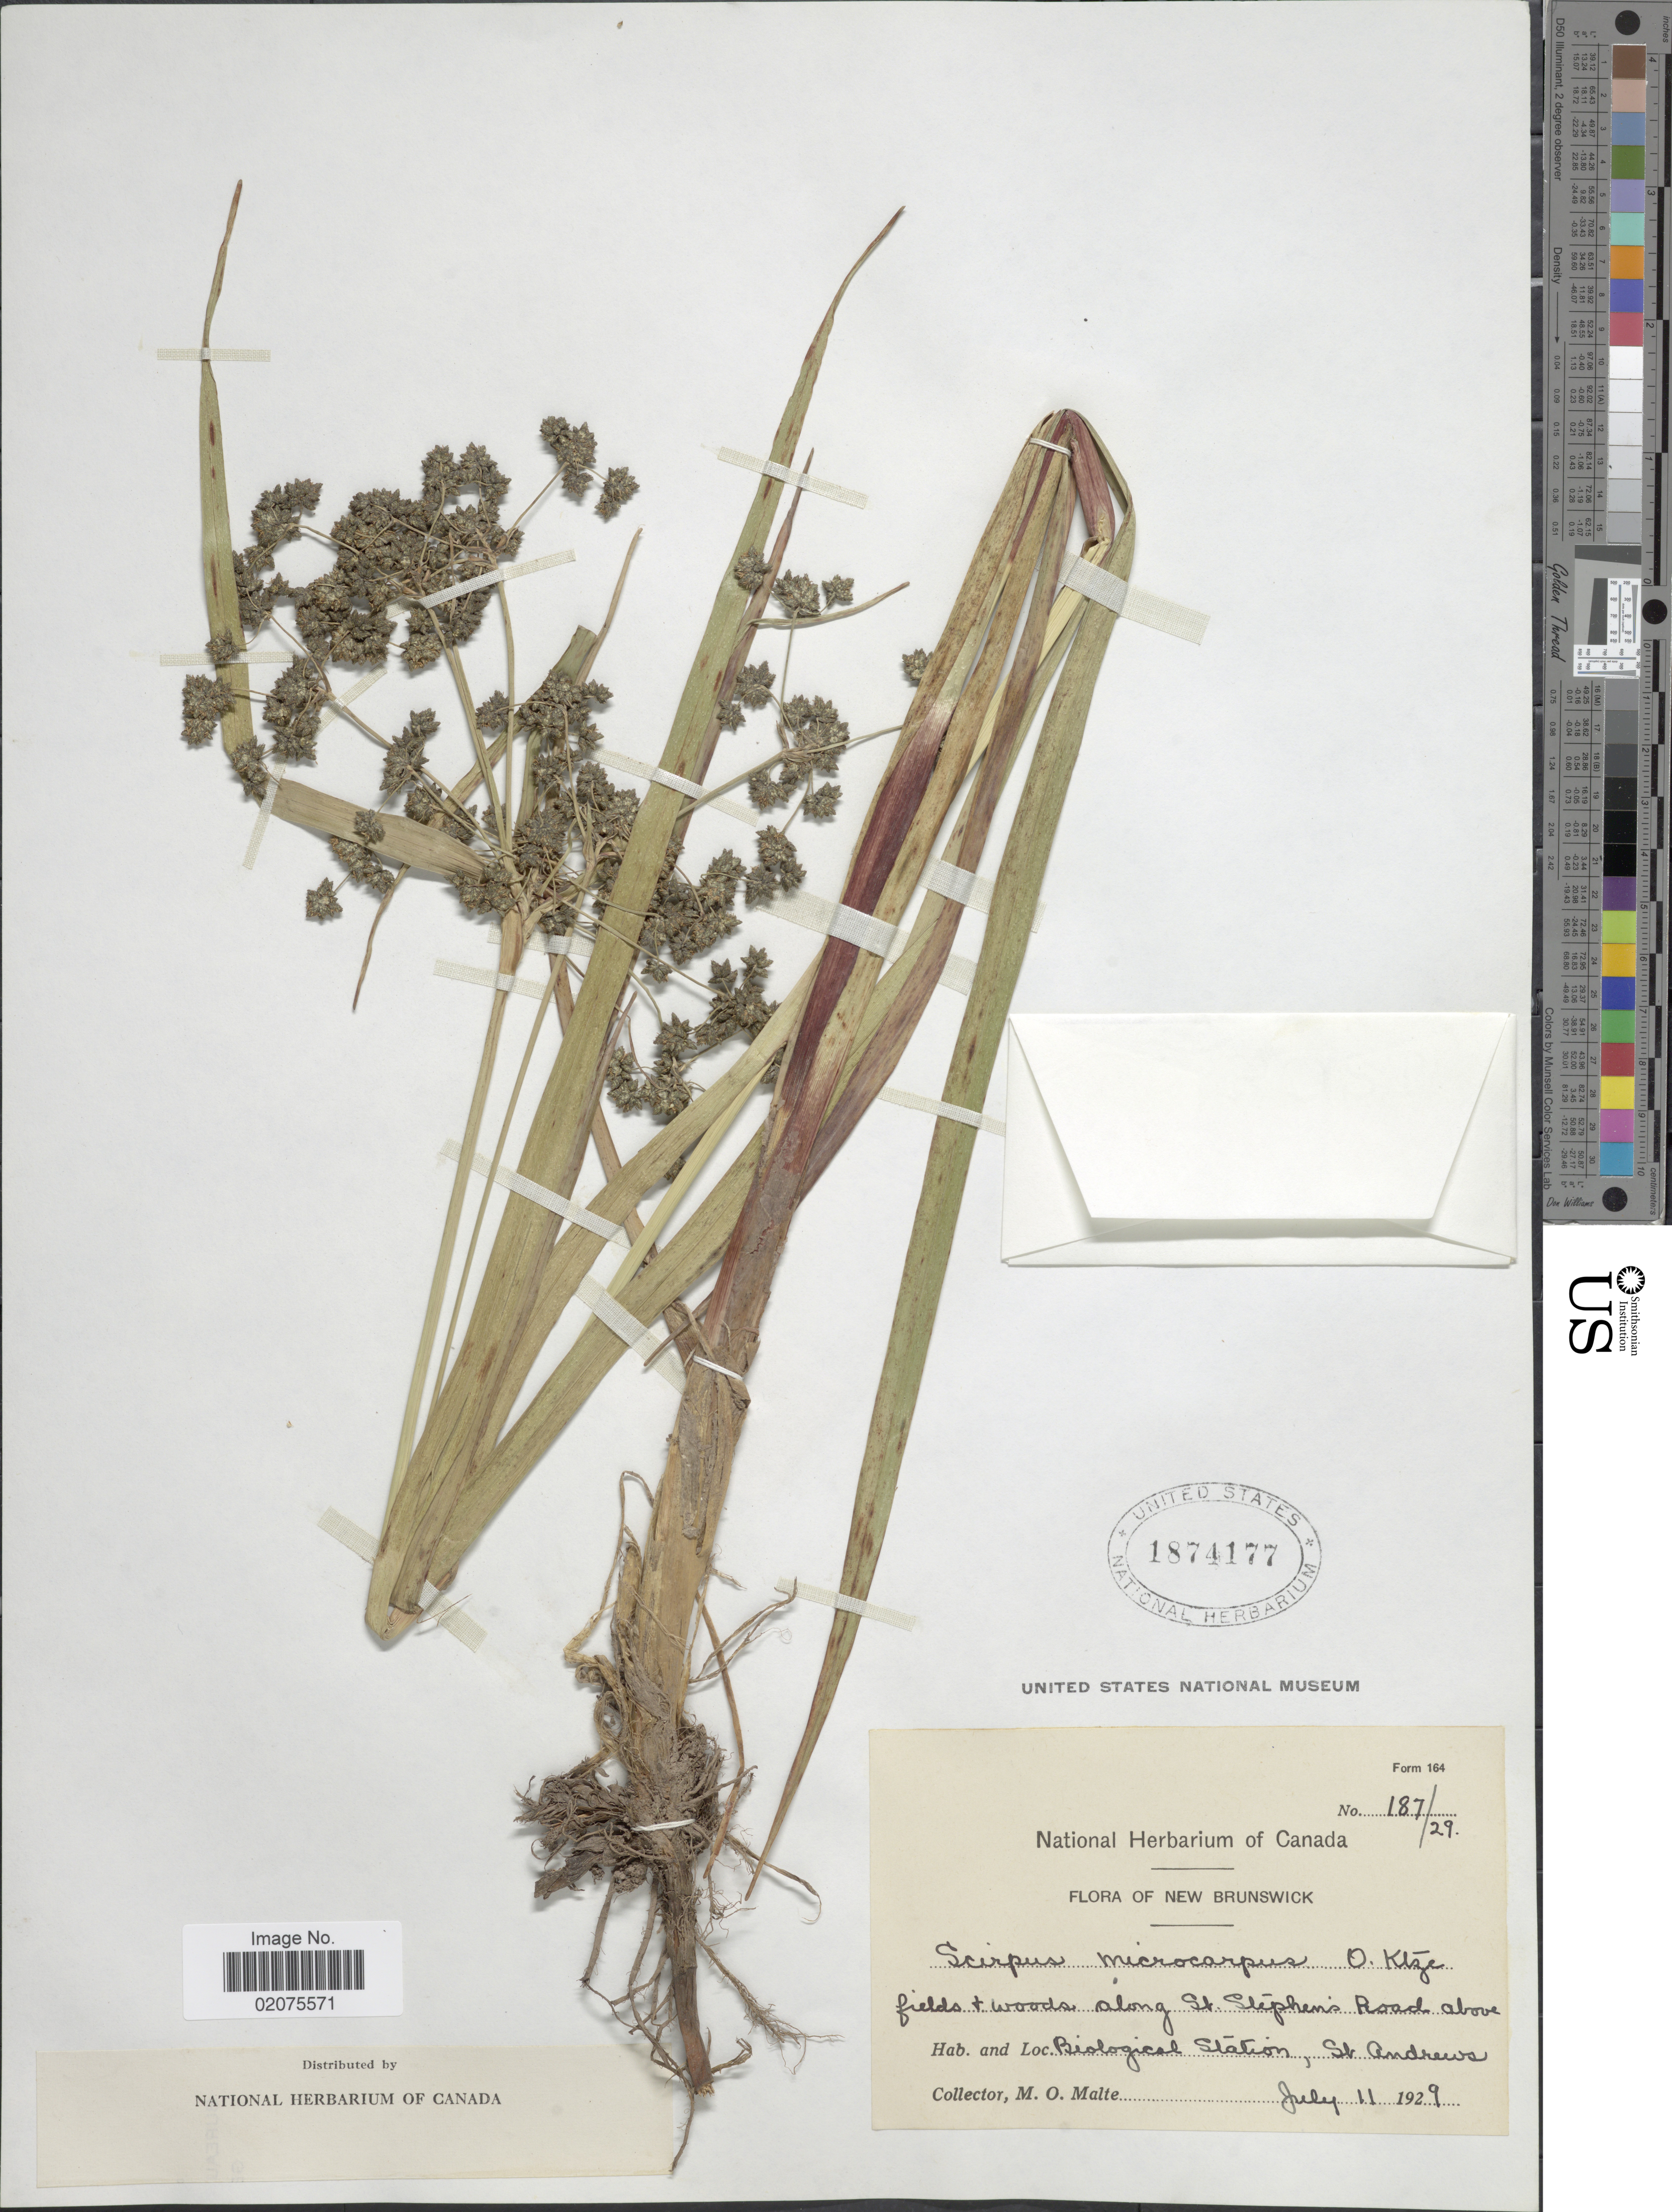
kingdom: Plantae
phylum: Tracheophyta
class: Liliopsida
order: Poales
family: Cyperaceae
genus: Scirpus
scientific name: Scirpus microcarpus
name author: J. Presl & C. Presl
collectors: M. O. Malte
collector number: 187/29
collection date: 1929-07-11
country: Canada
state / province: New Brunswick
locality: Fields + woods along St. Stephens Road above Biological station, St. Andrews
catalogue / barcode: US 1874177